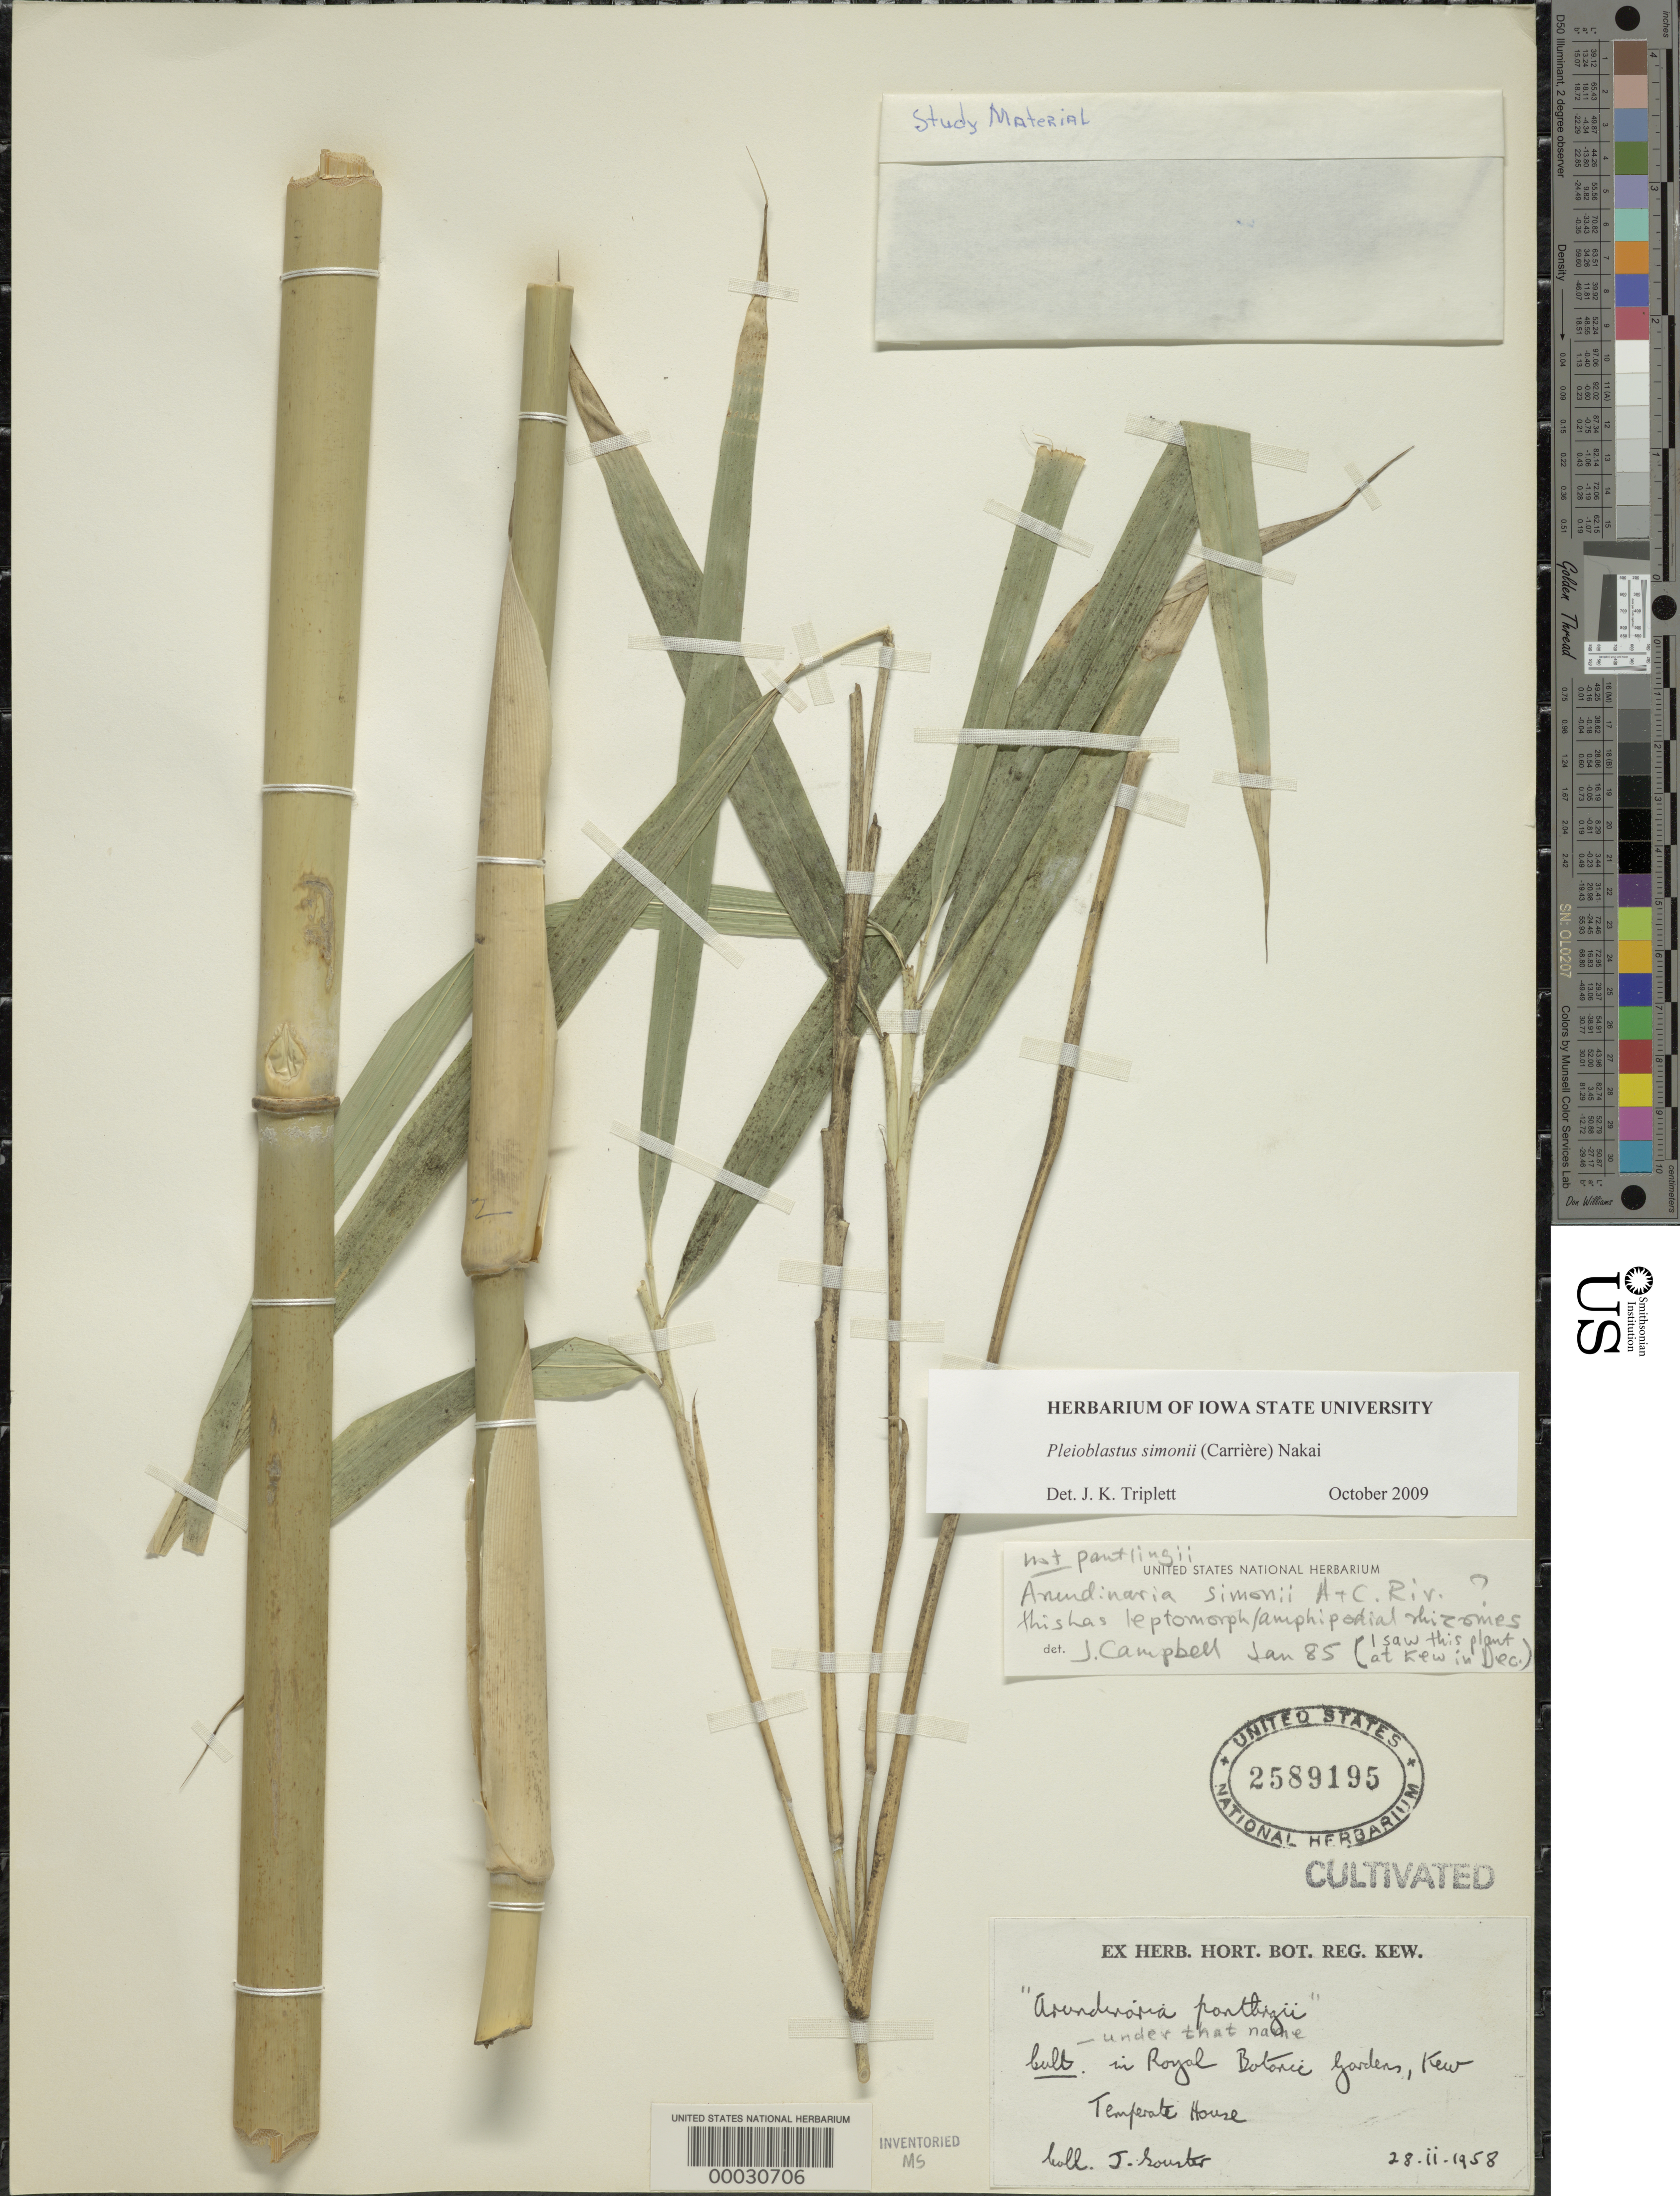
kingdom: Plantae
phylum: Tracheophyta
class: Liliopsida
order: Poales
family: Poaceae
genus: Pleioblastus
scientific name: Pleioblastus simonii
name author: (Carrière) Nakai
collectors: J. Souster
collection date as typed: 28 Nov 1958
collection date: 1958-11-28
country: United Kingdom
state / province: England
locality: Royal Botanic Gardens, Kew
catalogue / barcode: US 2589195